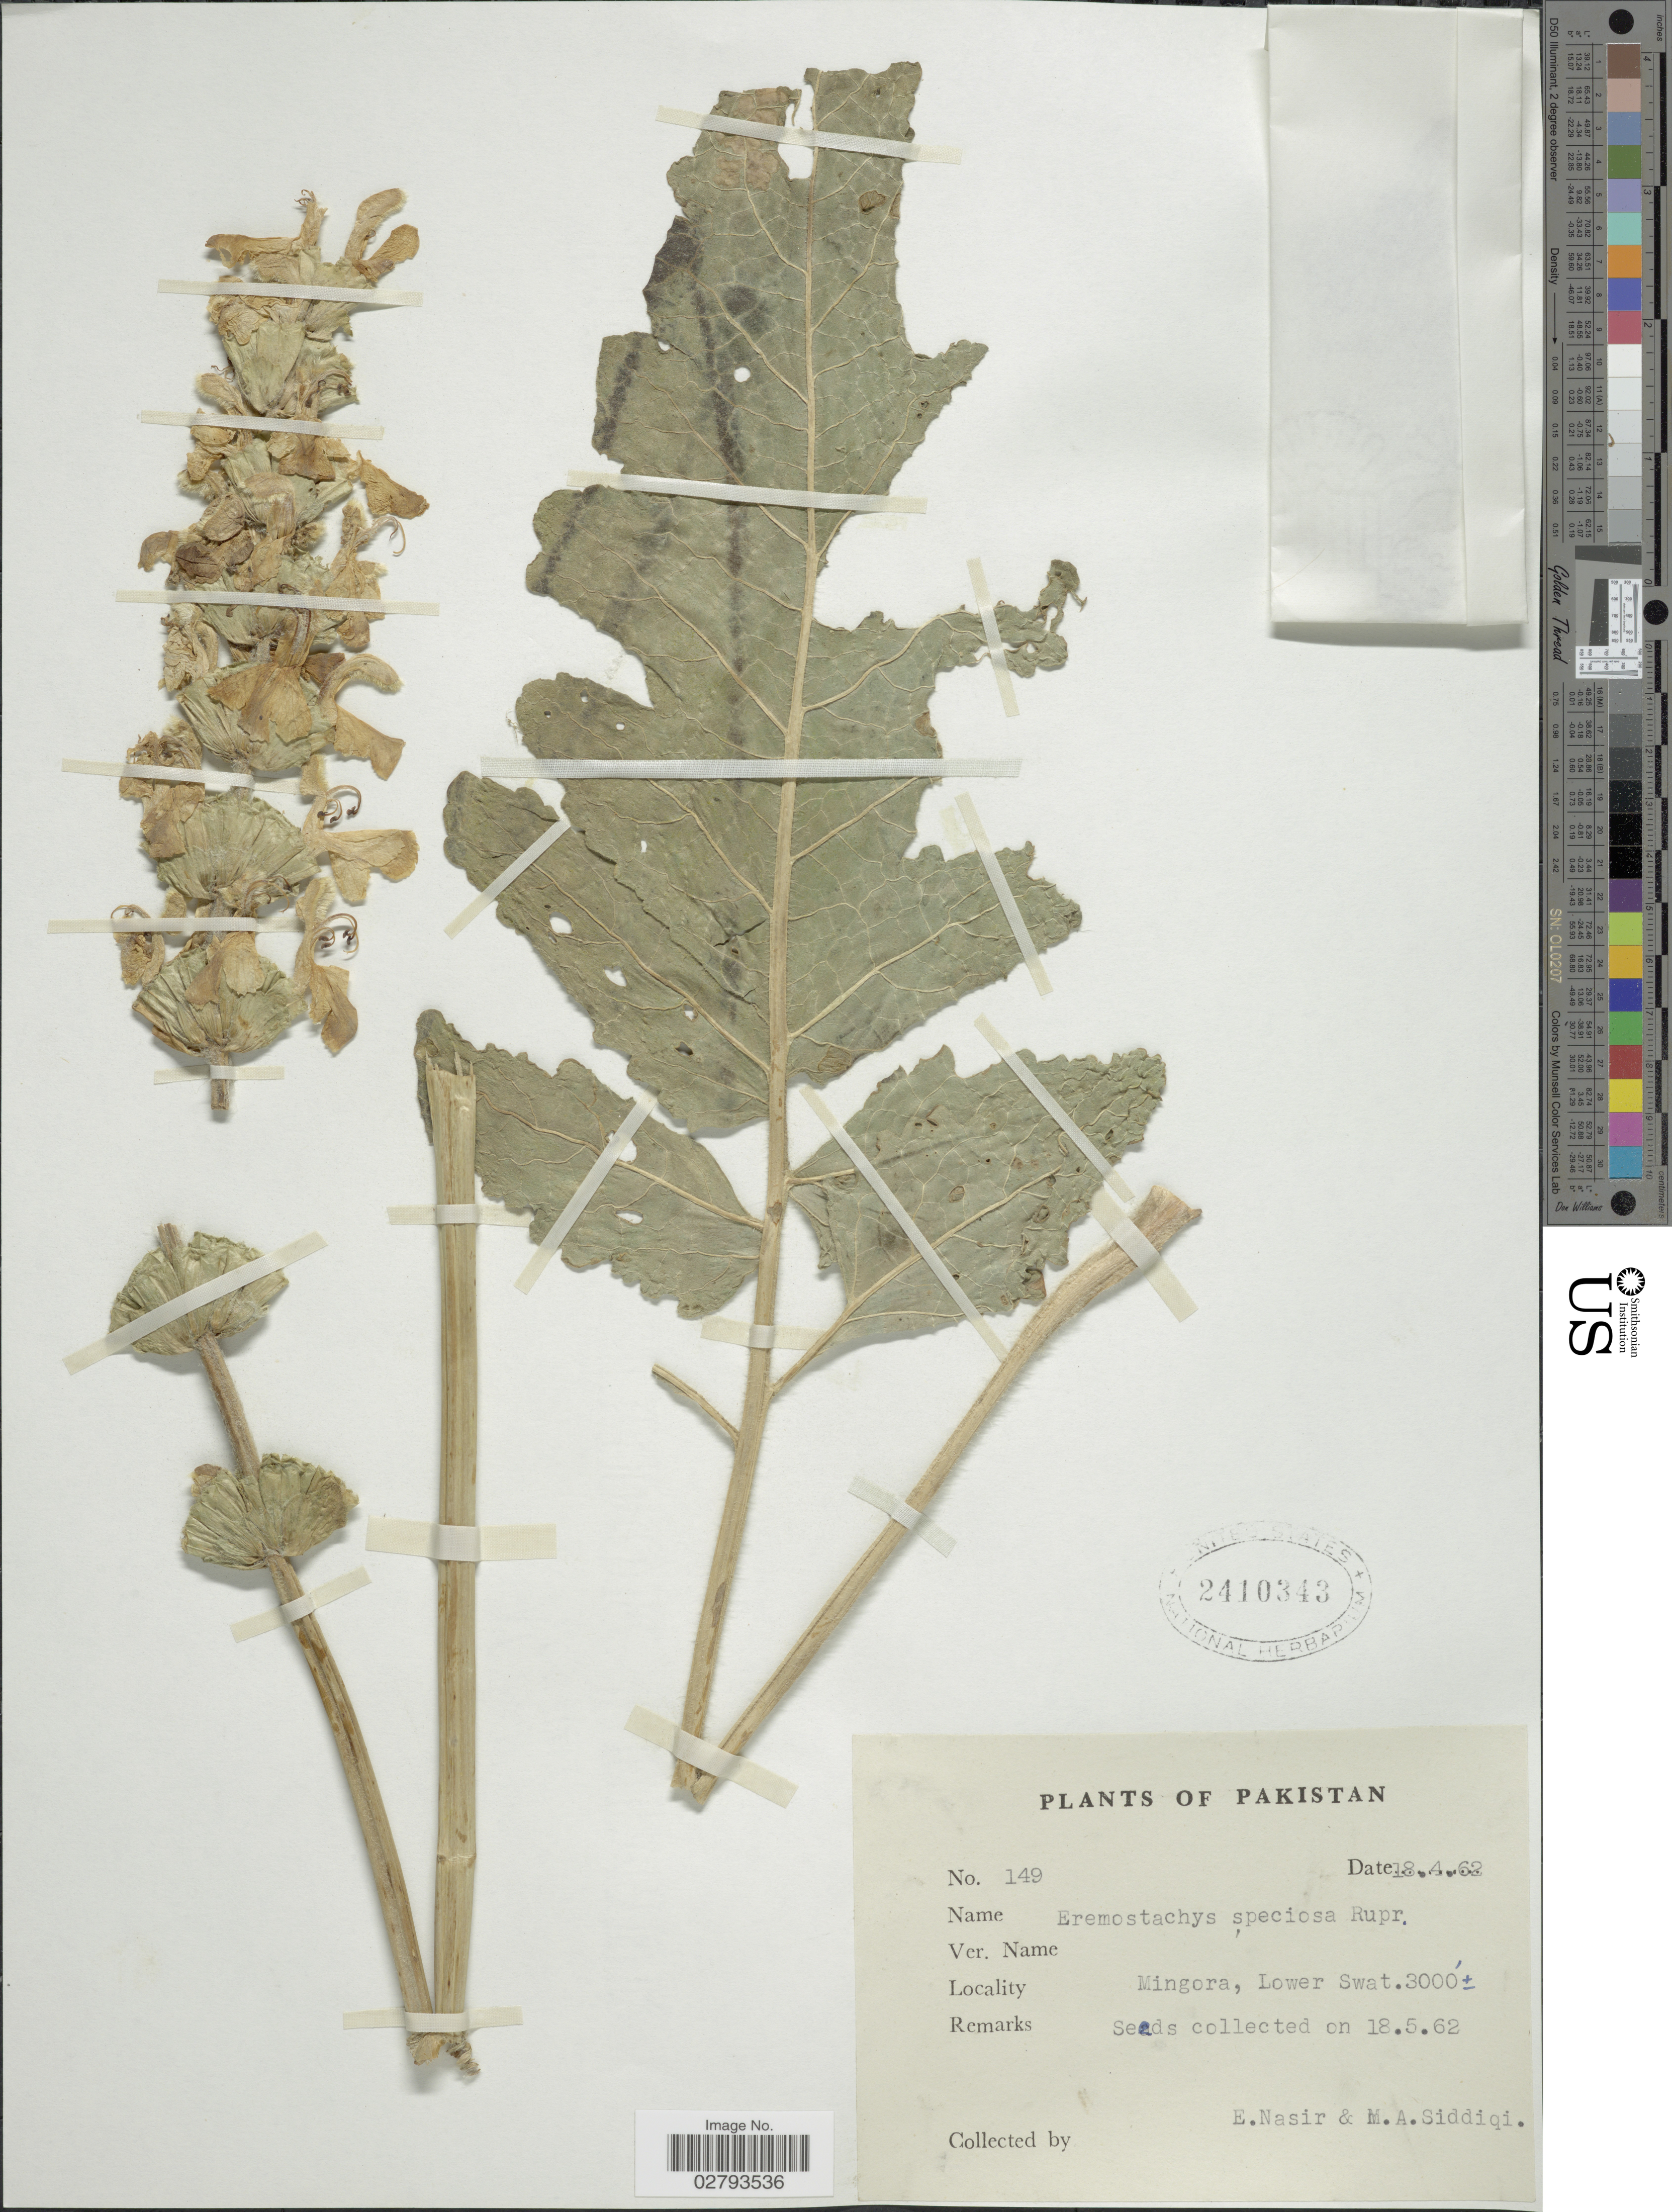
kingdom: Plantae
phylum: Tracheophyta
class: Magnoliopsida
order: Lamiales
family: Lamiaceae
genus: Eremostachys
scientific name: Eremostachys speciosa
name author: Rupr.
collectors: E. Nasir & M. Siddiqi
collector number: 149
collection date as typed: Transcribed d/m/y: 18/4/62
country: Pakistan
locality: Mingora, Lower Swat.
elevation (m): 914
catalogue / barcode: US 2410343